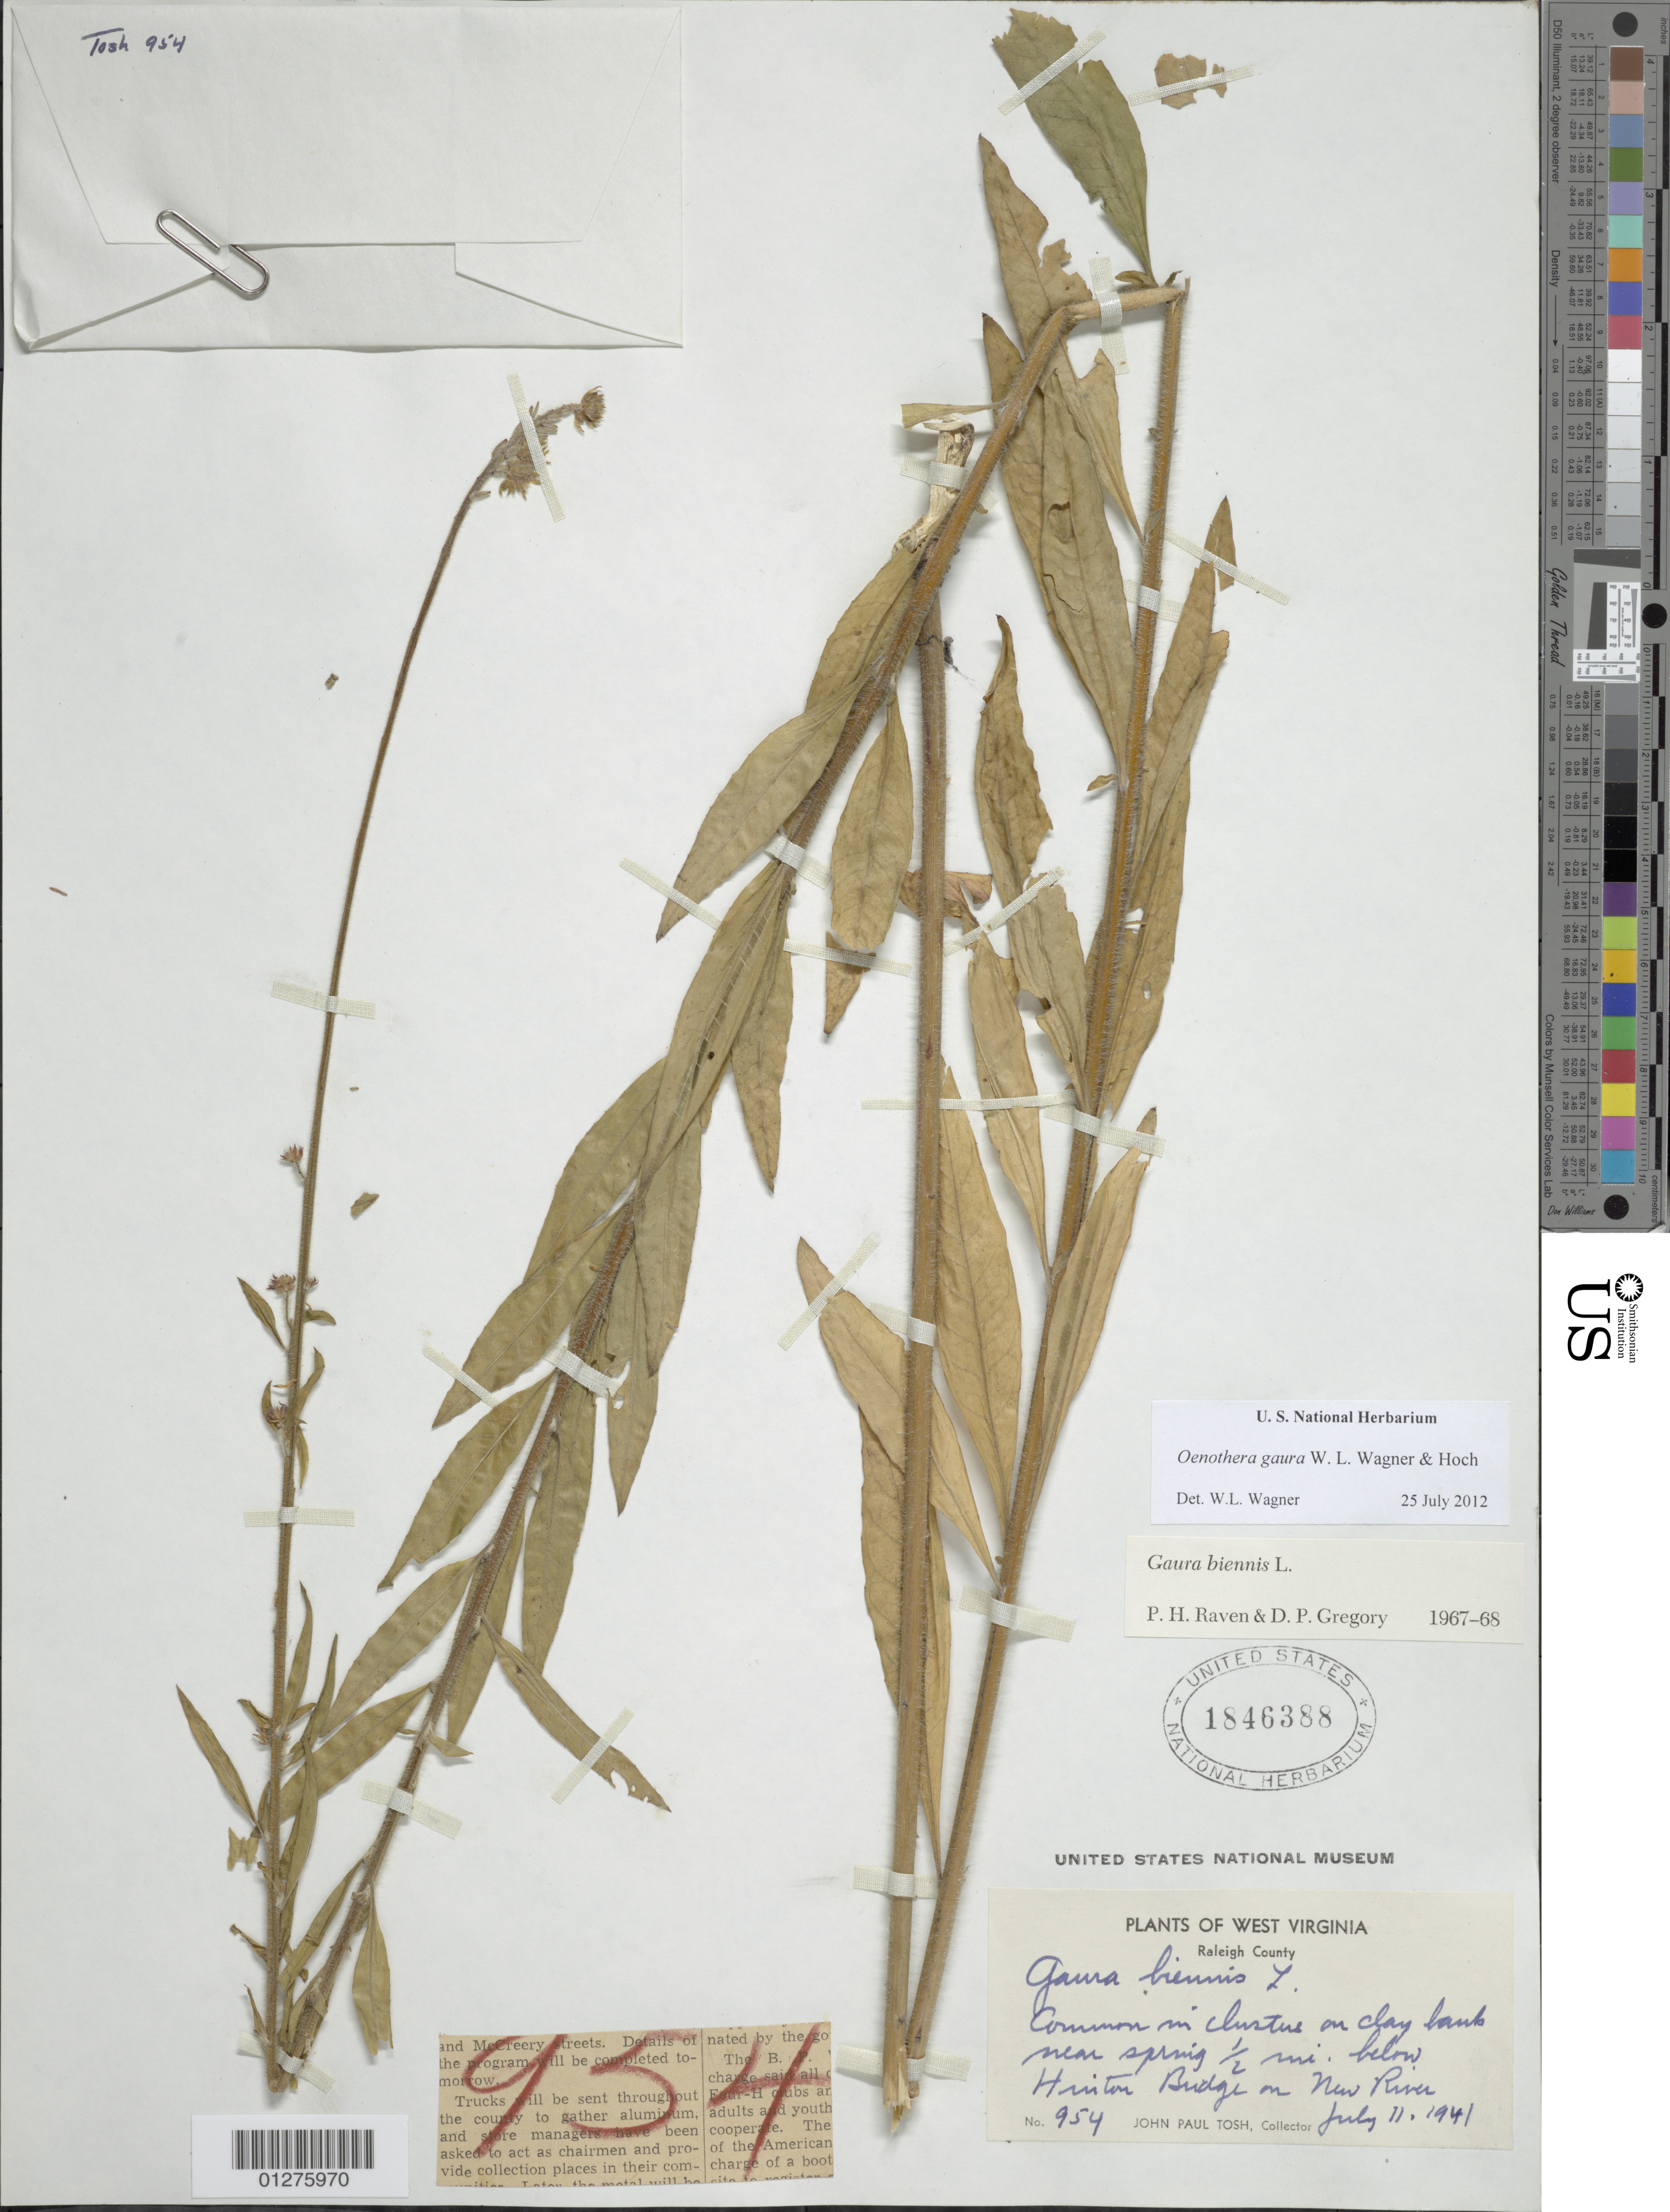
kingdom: Plantae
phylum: Tracheophyta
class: Magnoliopsida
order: Myrtales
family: Onagraceae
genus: Oenothera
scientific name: Oenothera gaura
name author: W.L. Wagner & Hoch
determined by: Wagner, W. L., (BOT), Smithsonian Institution - National Museum of Natural History (UNITED STATES)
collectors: J. Tosh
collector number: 954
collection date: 1941-07-11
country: United States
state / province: West Virginia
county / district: Raleigh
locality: Near spring 1/2 mile below Hinton Bridge on New River.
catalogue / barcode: US 1846388